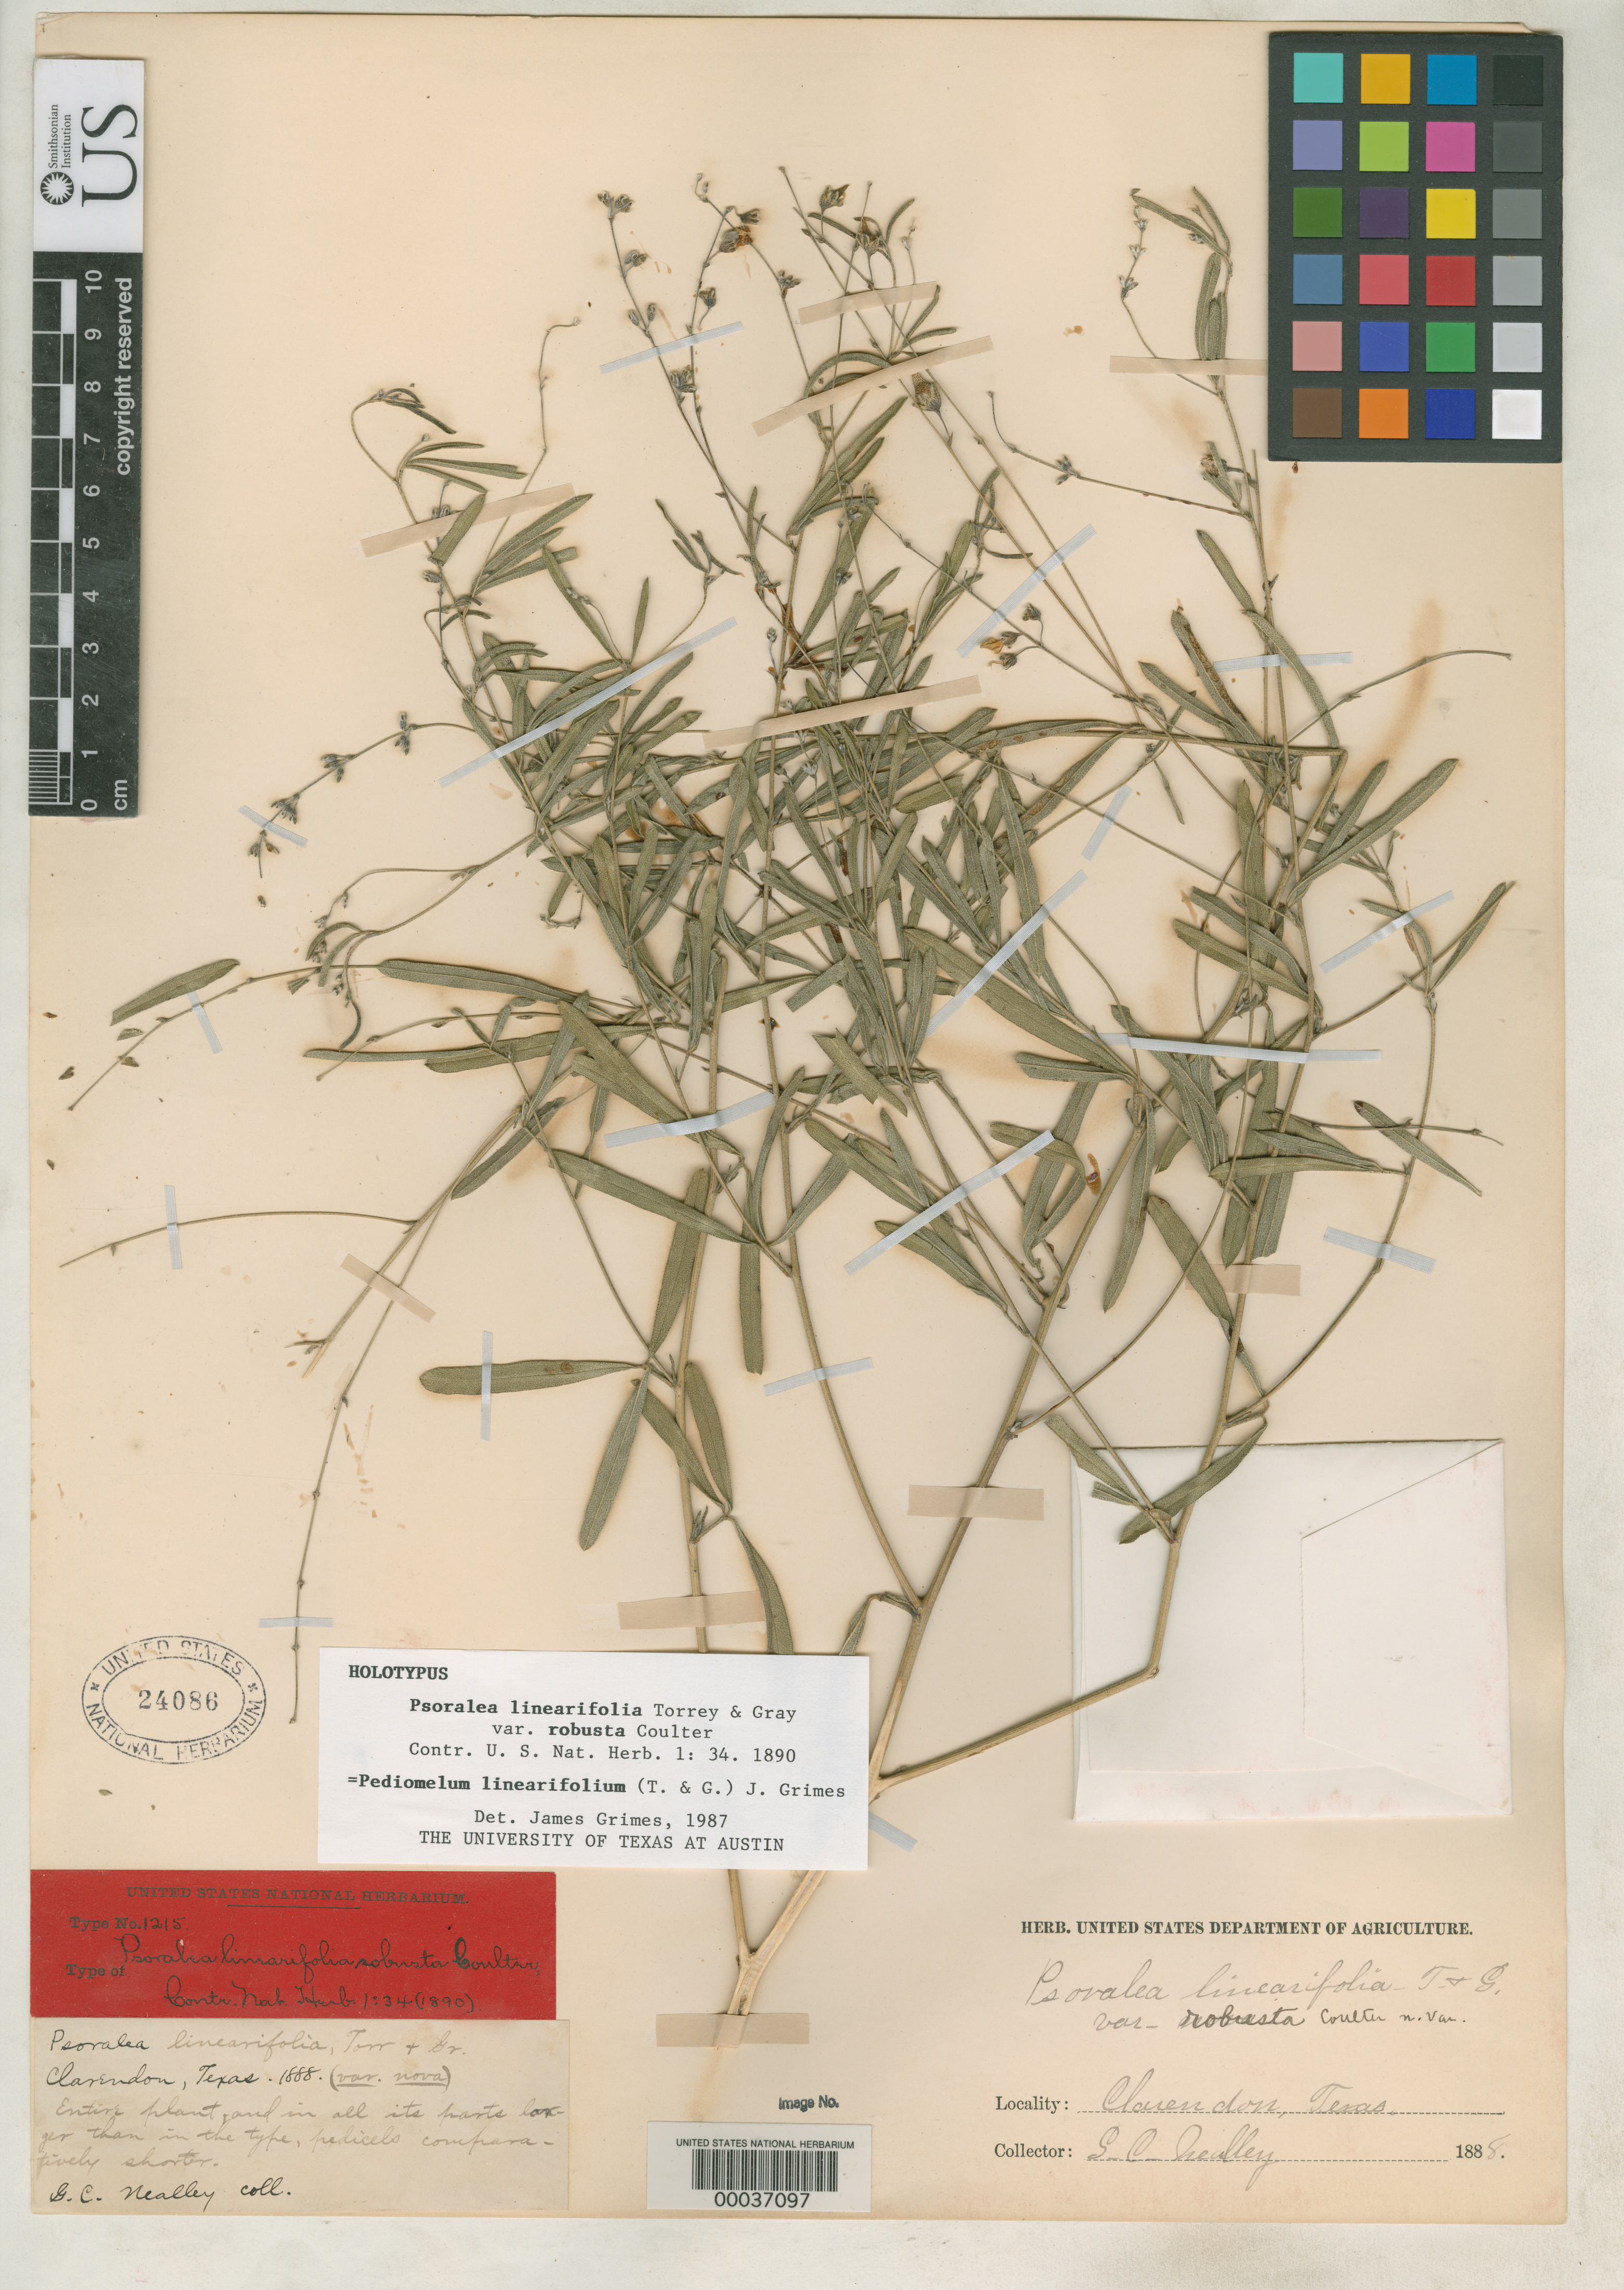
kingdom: Plantae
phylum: Tracheophyta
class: Magnoliopsida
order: Fabales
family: Fabaceae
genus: Psoralea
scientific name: Psoralea linearifolia var. robusta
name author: J.M. Coult.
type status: Type Collection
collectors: G. C. Nealley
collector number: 82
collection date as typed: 1888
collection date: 1888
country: United States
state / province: Texas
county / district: Donley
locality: Clarendon.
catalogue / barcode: US 24086